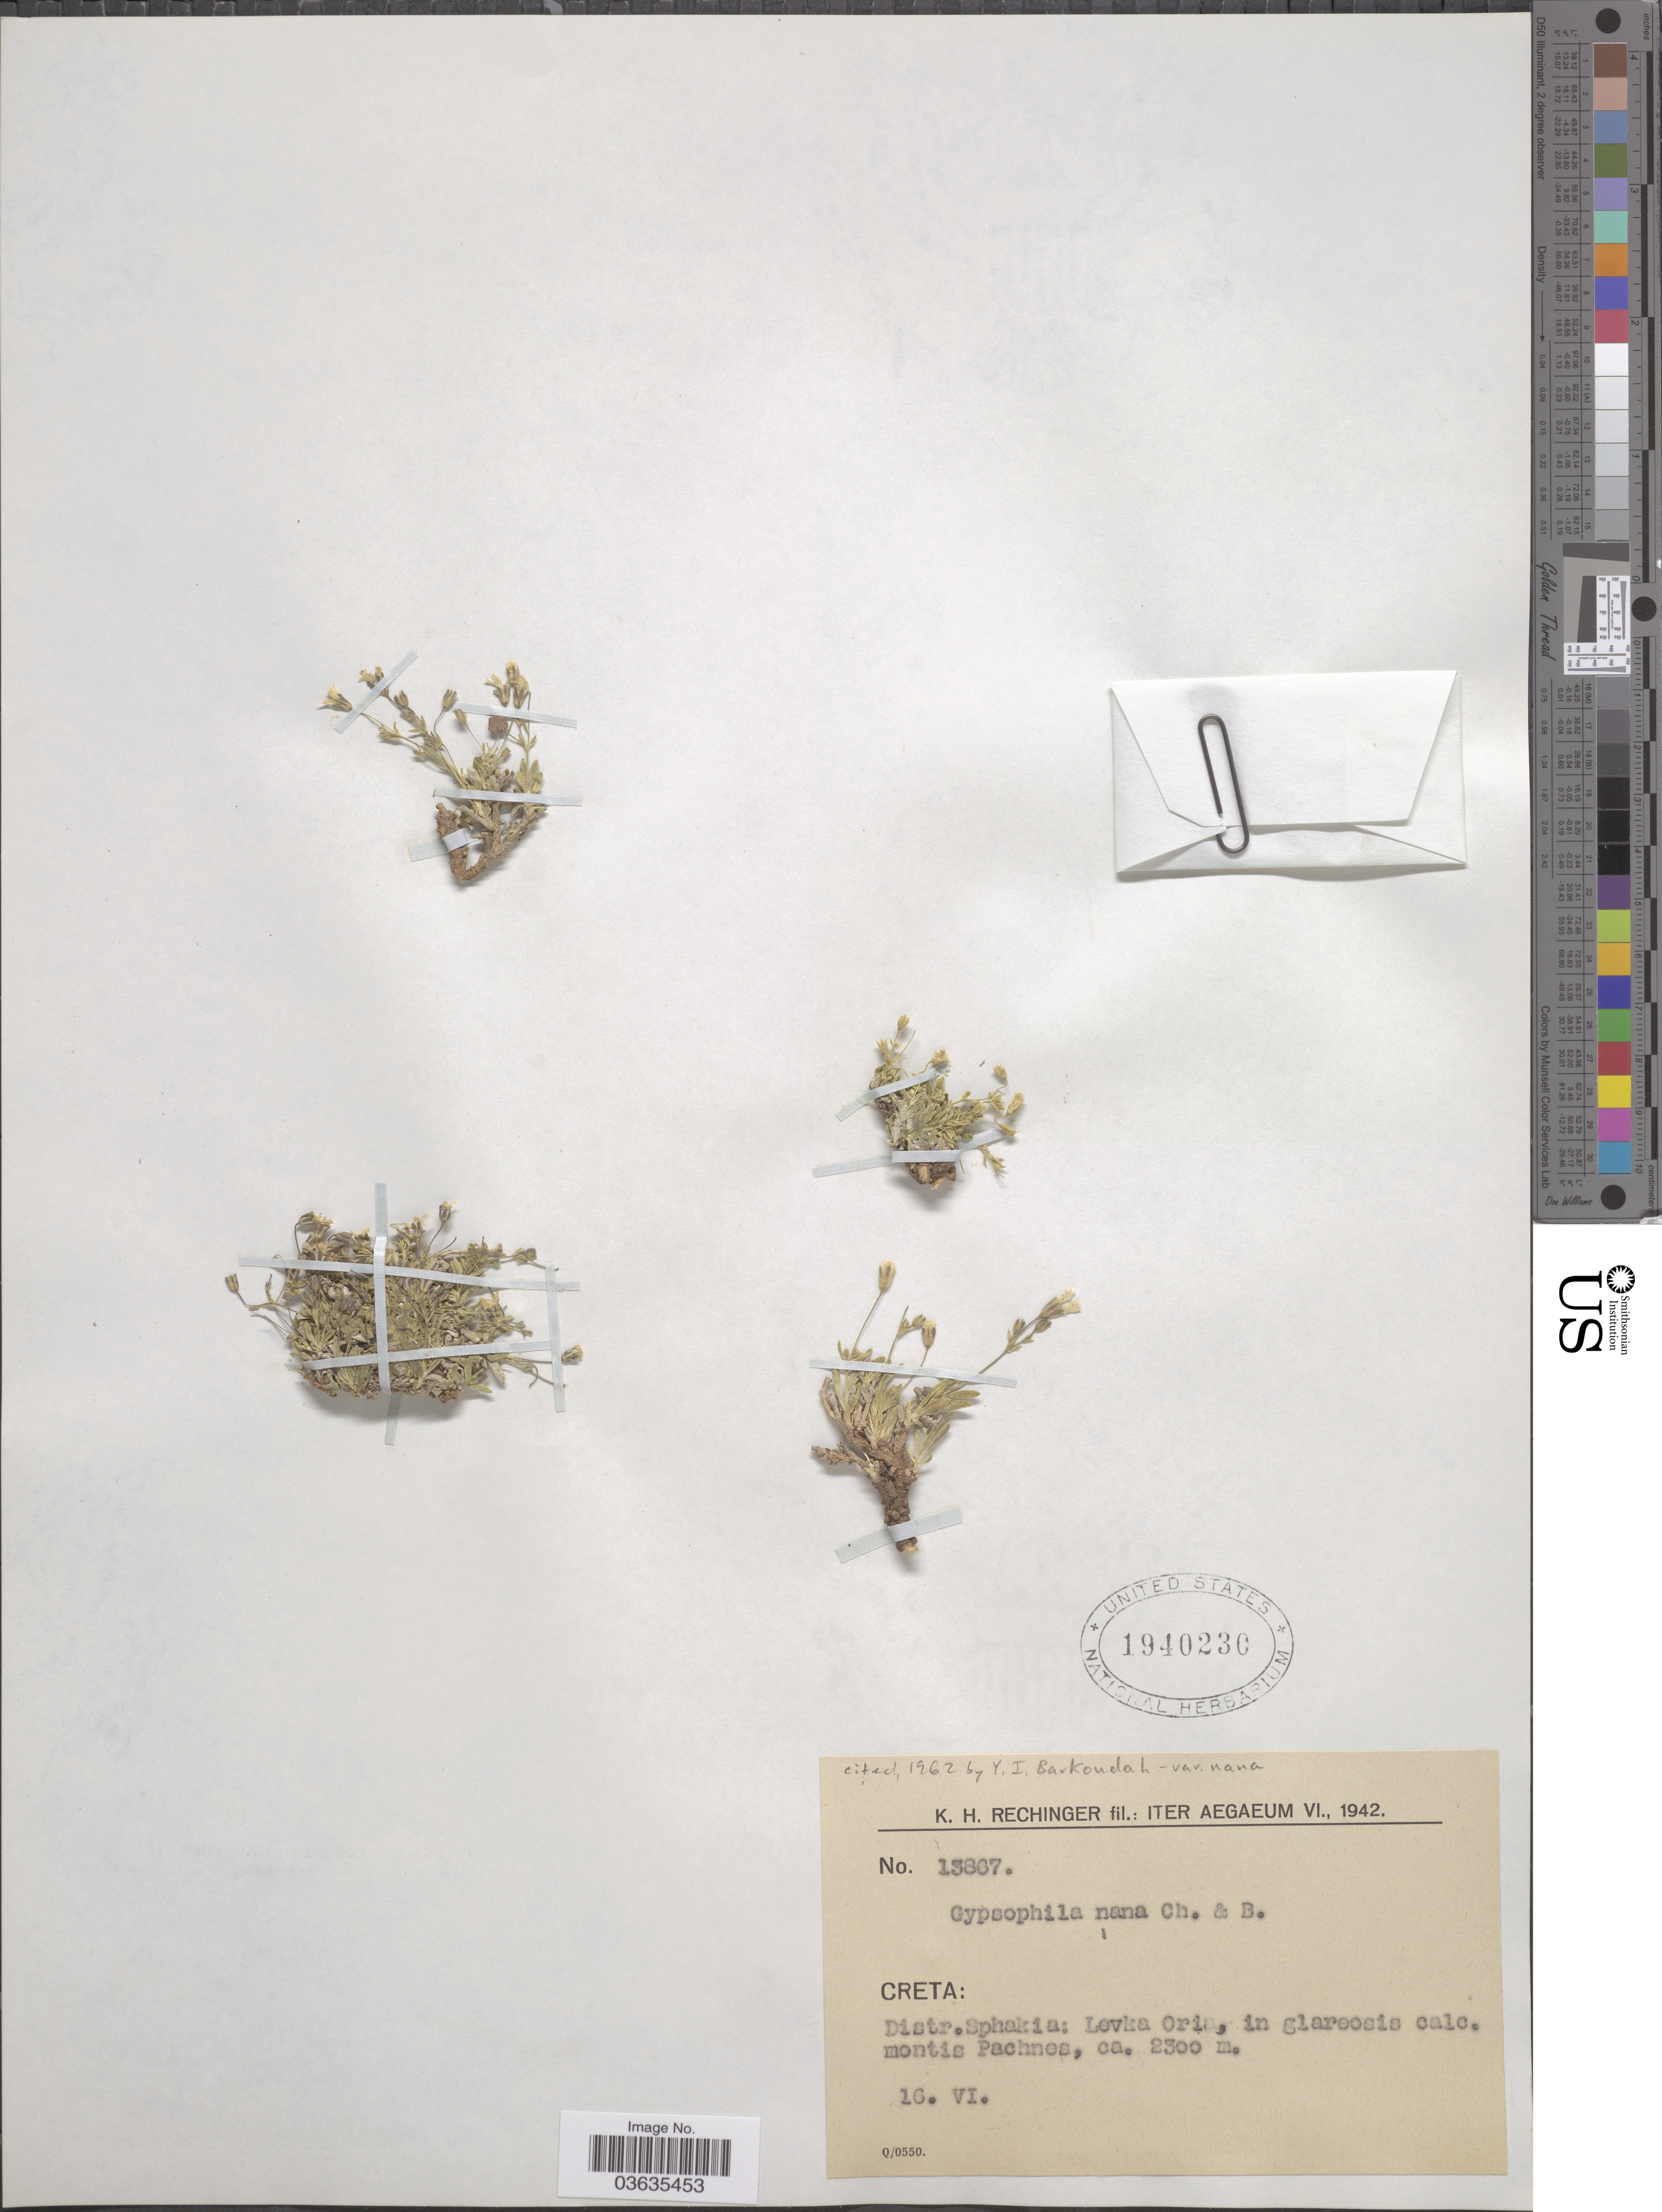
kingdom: Plantae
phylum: Tracheophyta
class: Magnoliopsida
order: Caryophyllales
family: Caryophyllaceae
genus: Gypsophila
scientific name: Gypsophila nana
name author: Bory & Chaub.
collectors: K. H. Rechinger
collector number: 13867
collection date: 1942-06-16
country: Greece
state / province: Crete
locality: Iter Aegaeum. Distr. Sphakia: Levka Oria, montis Pachnes.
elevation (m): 2300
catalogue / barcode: US 1940230